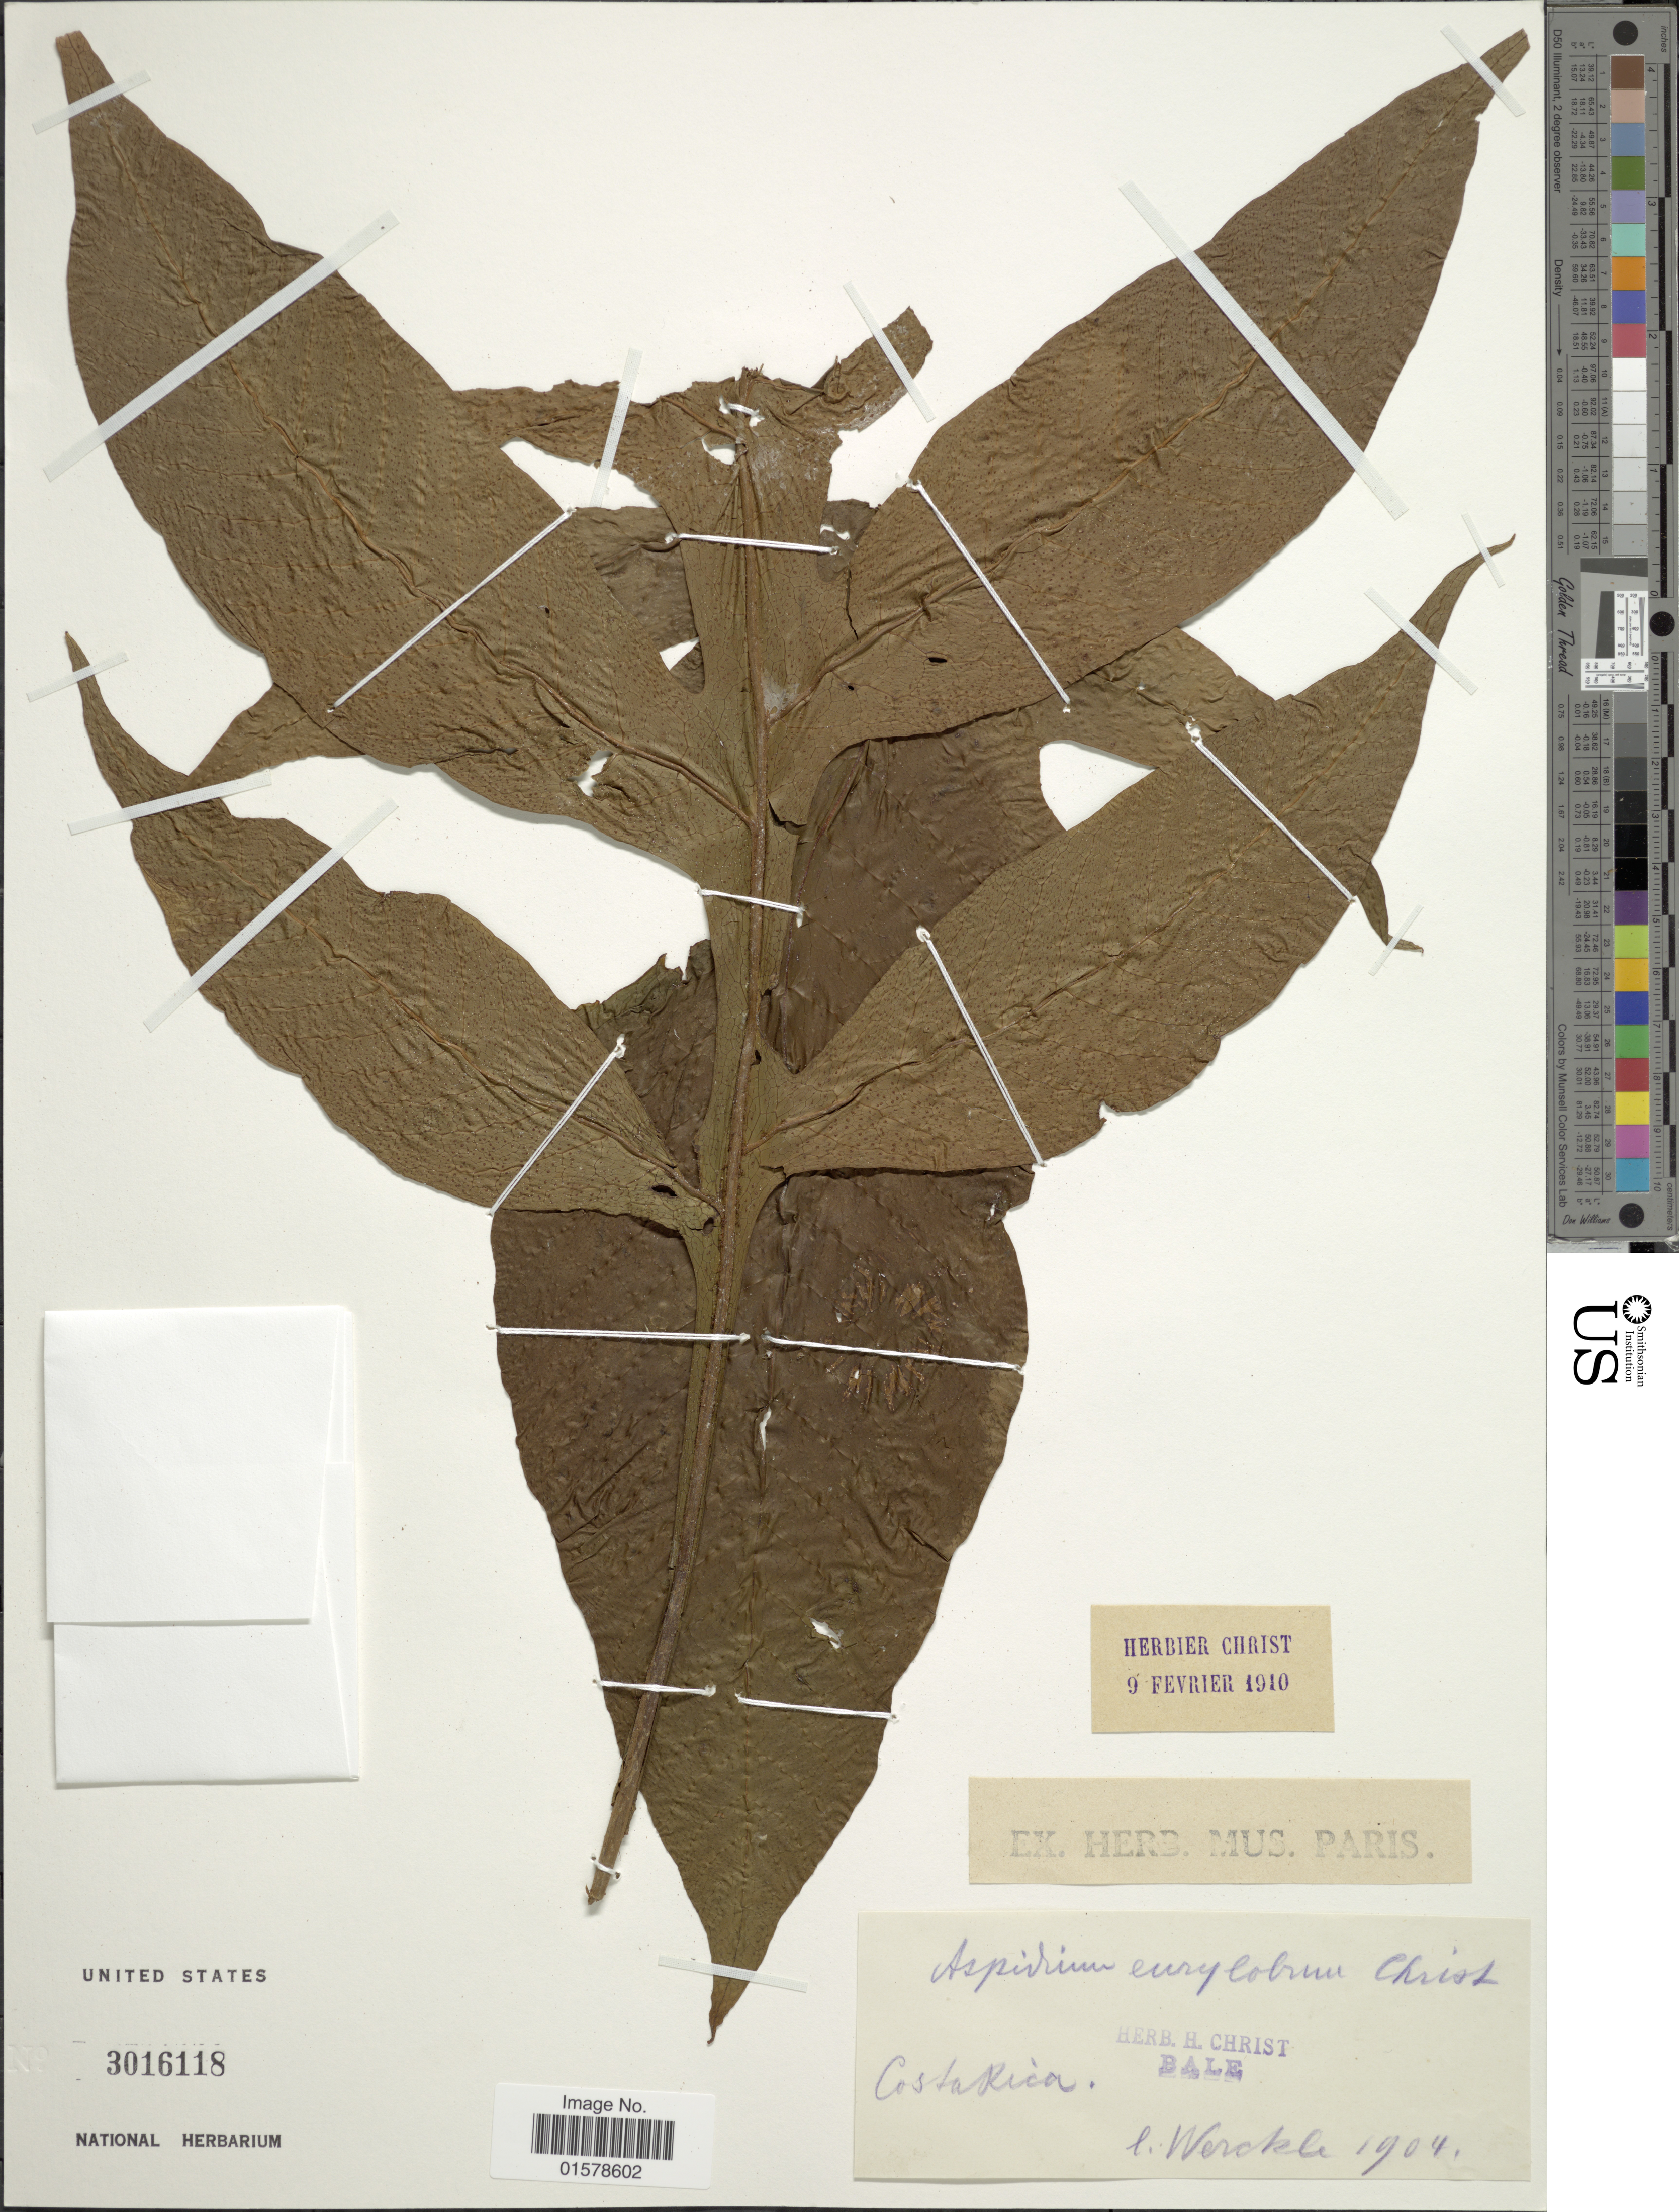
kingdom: Plantae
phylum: Tracheophyta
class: Polypodiopsida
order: Polypodiales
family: Tectariaceae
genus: Tectaria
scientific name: Tectaria nicotianifolia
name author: (Baker) C. Chr.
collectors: C. Wercklé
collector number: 1904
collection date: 1904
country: Costa Rica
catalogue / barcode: US 3016118